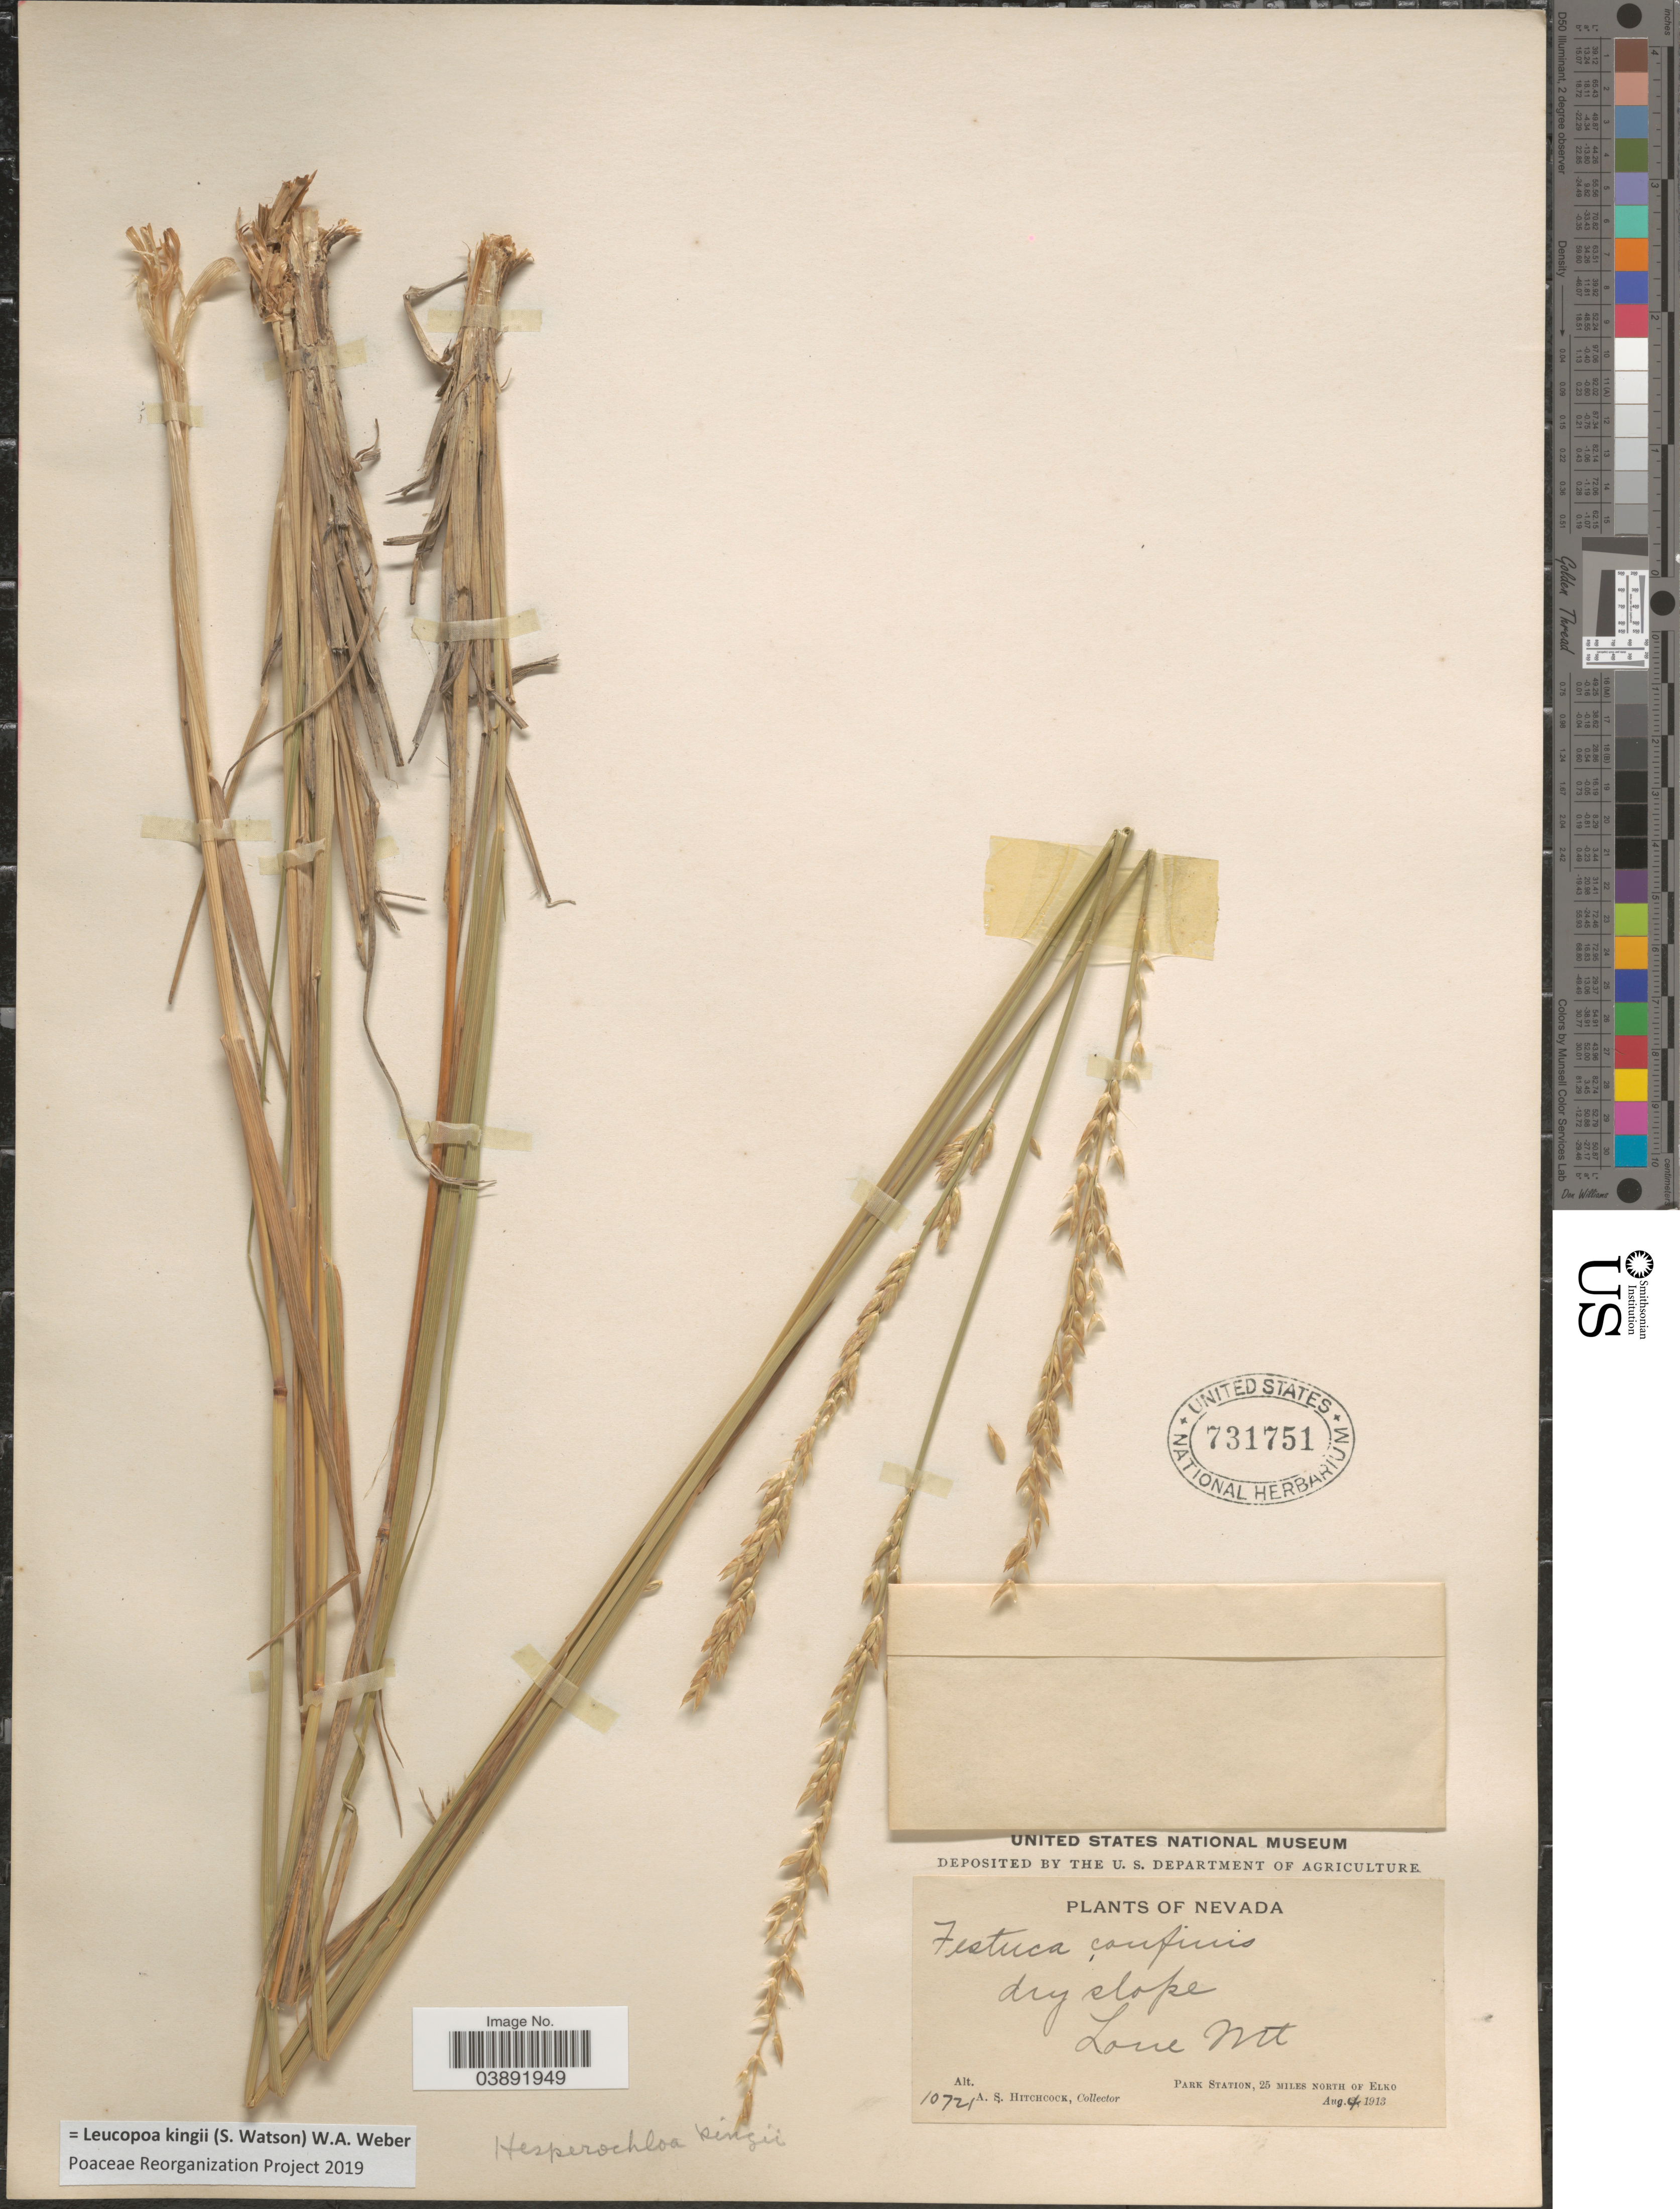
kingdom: Plantae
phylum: Tracheophyta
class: Liliopsida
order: Poales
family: Poaceae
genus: Hesperochloa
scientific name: Hesperochloa kingii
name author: (S. Watson) Rydb.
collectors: A. S. Hitchcock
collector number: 10721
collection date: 1913-08-04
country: United States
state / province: Nevada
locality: Dry slope. Lone Mt. Park Station, 25 miles north of Elko.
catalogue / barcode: US 731751